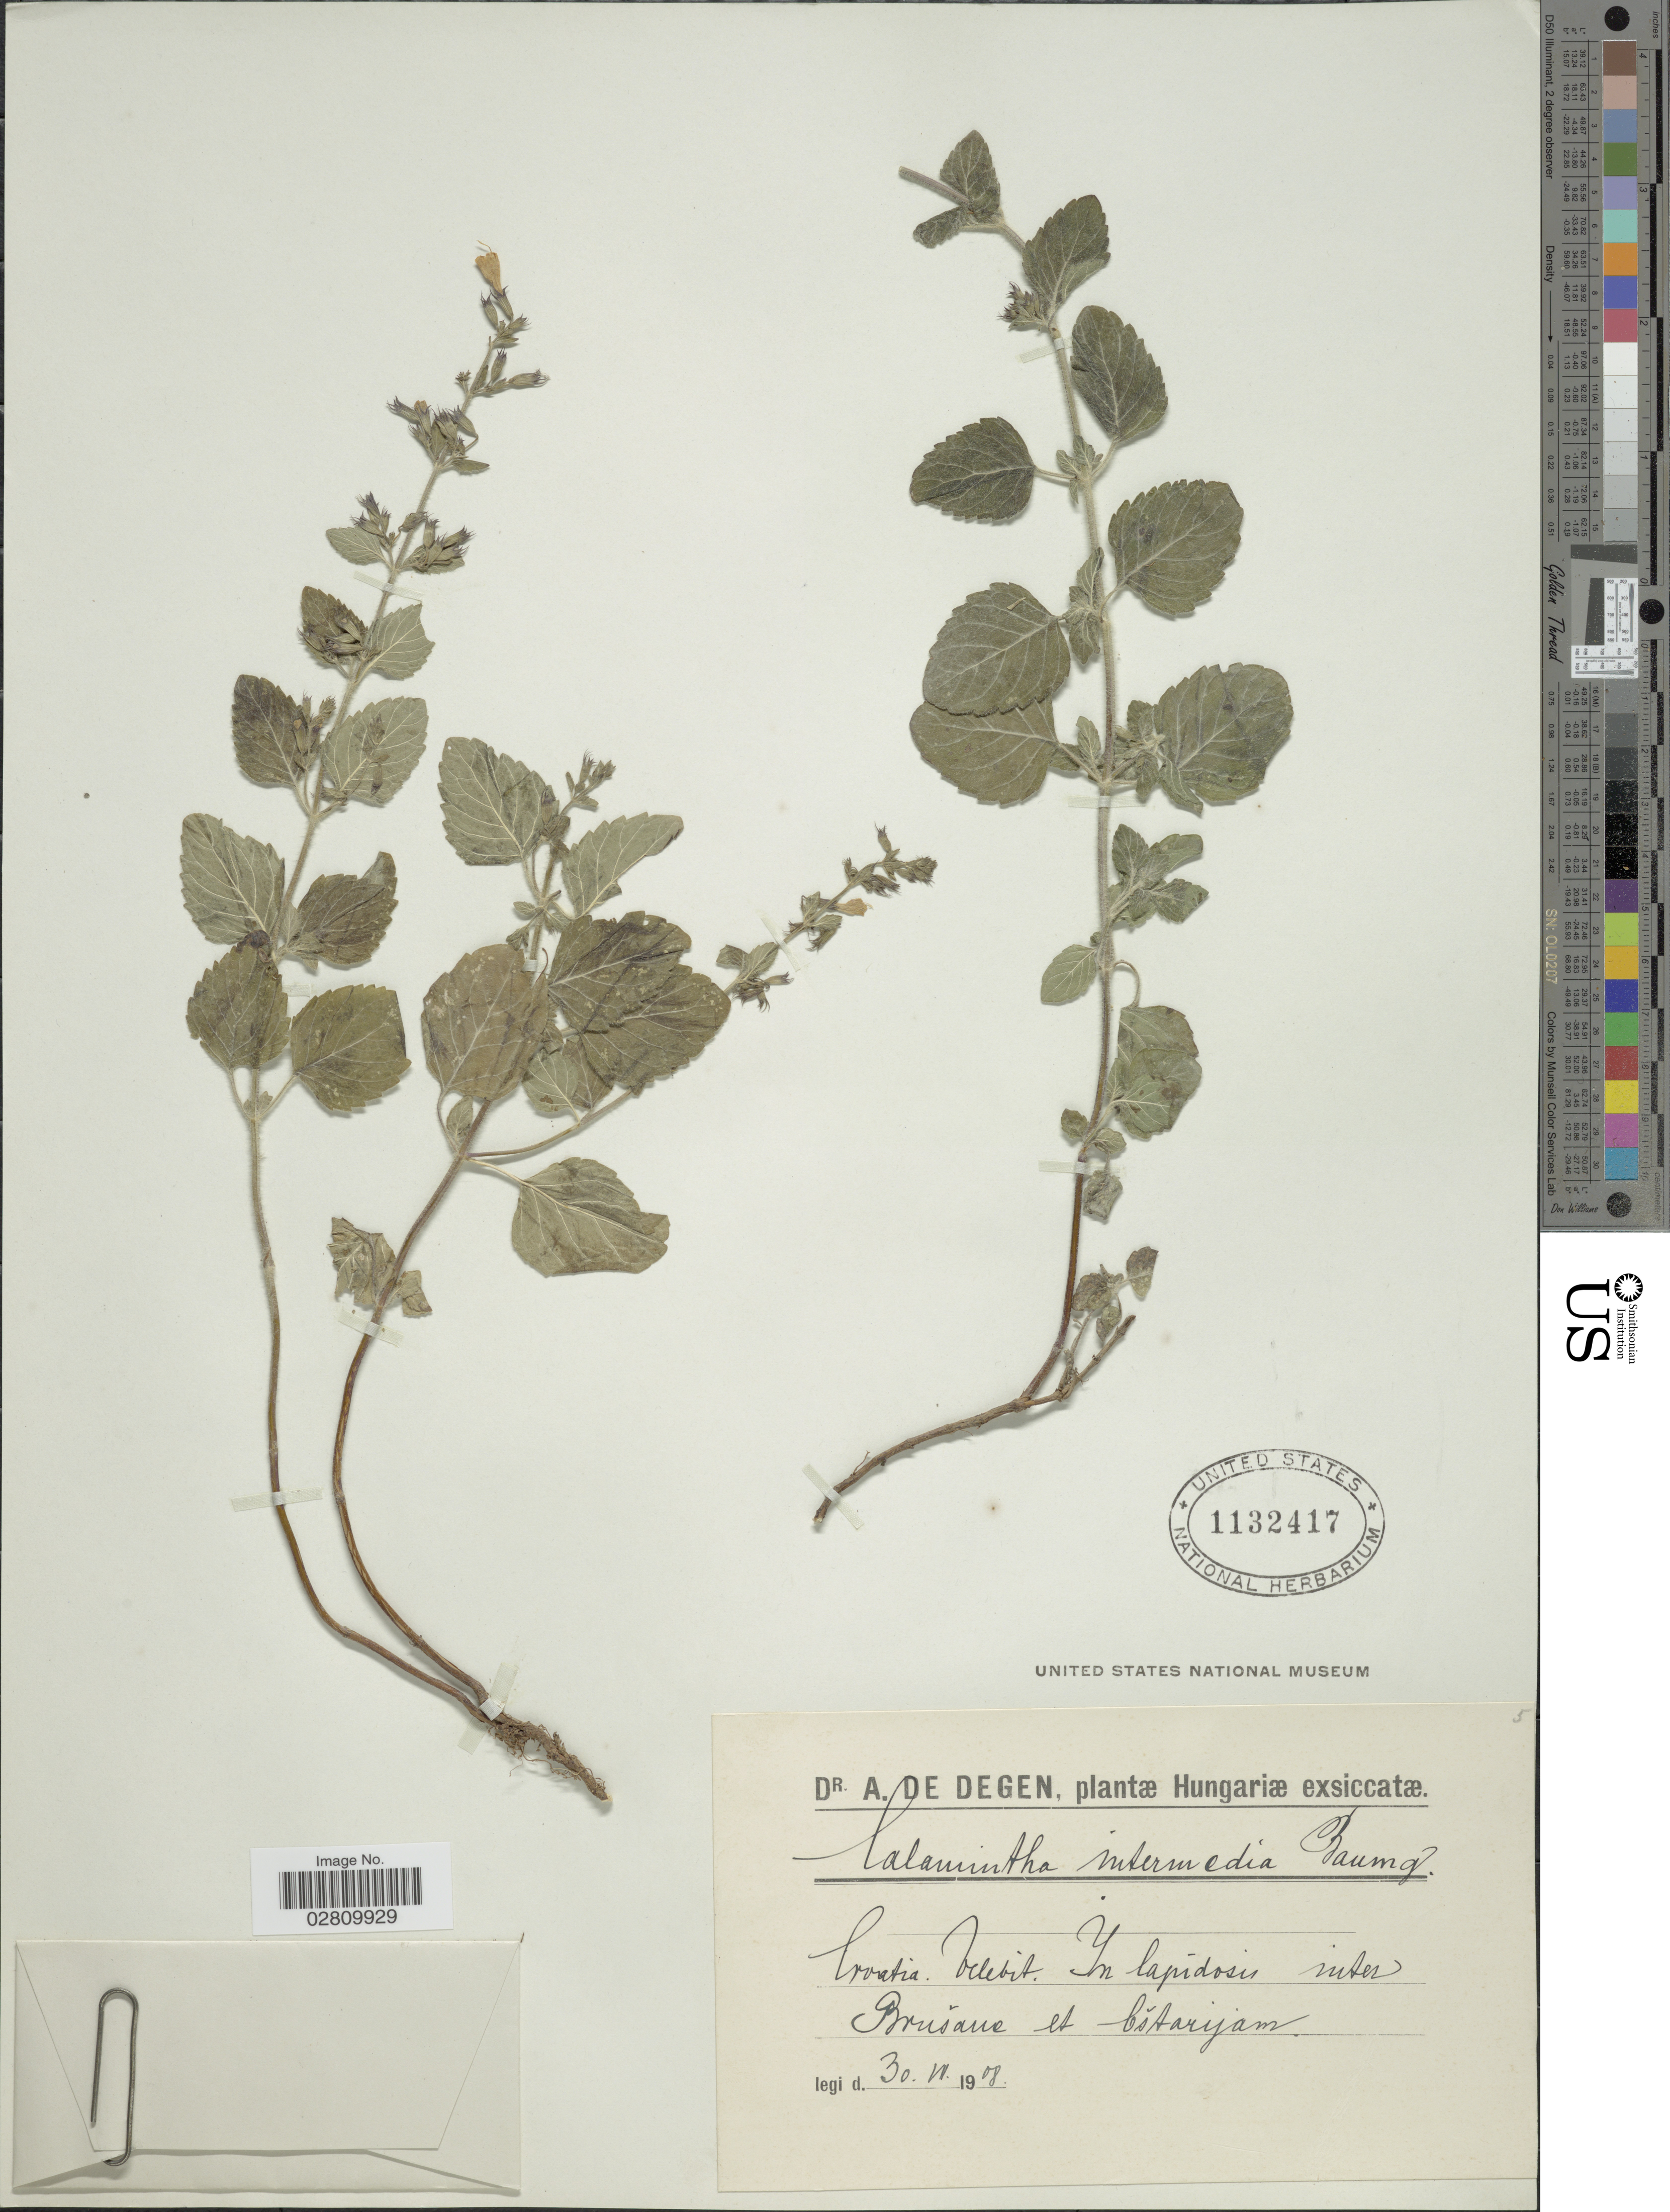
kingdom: Plantae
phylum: Tracheophyta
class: Magnoliopsida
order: Lamiales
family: Lamiaceae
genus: Calamintha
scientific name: Calamintha intermedia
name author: (Baumg.) Heinr. Braun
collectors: A. von Degen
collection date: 1908-06-30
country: Croatia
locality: Telebit [interpreted]. In lapidosis inter Brusane et Cstarijam [interpreted].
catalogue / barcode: US 1132417